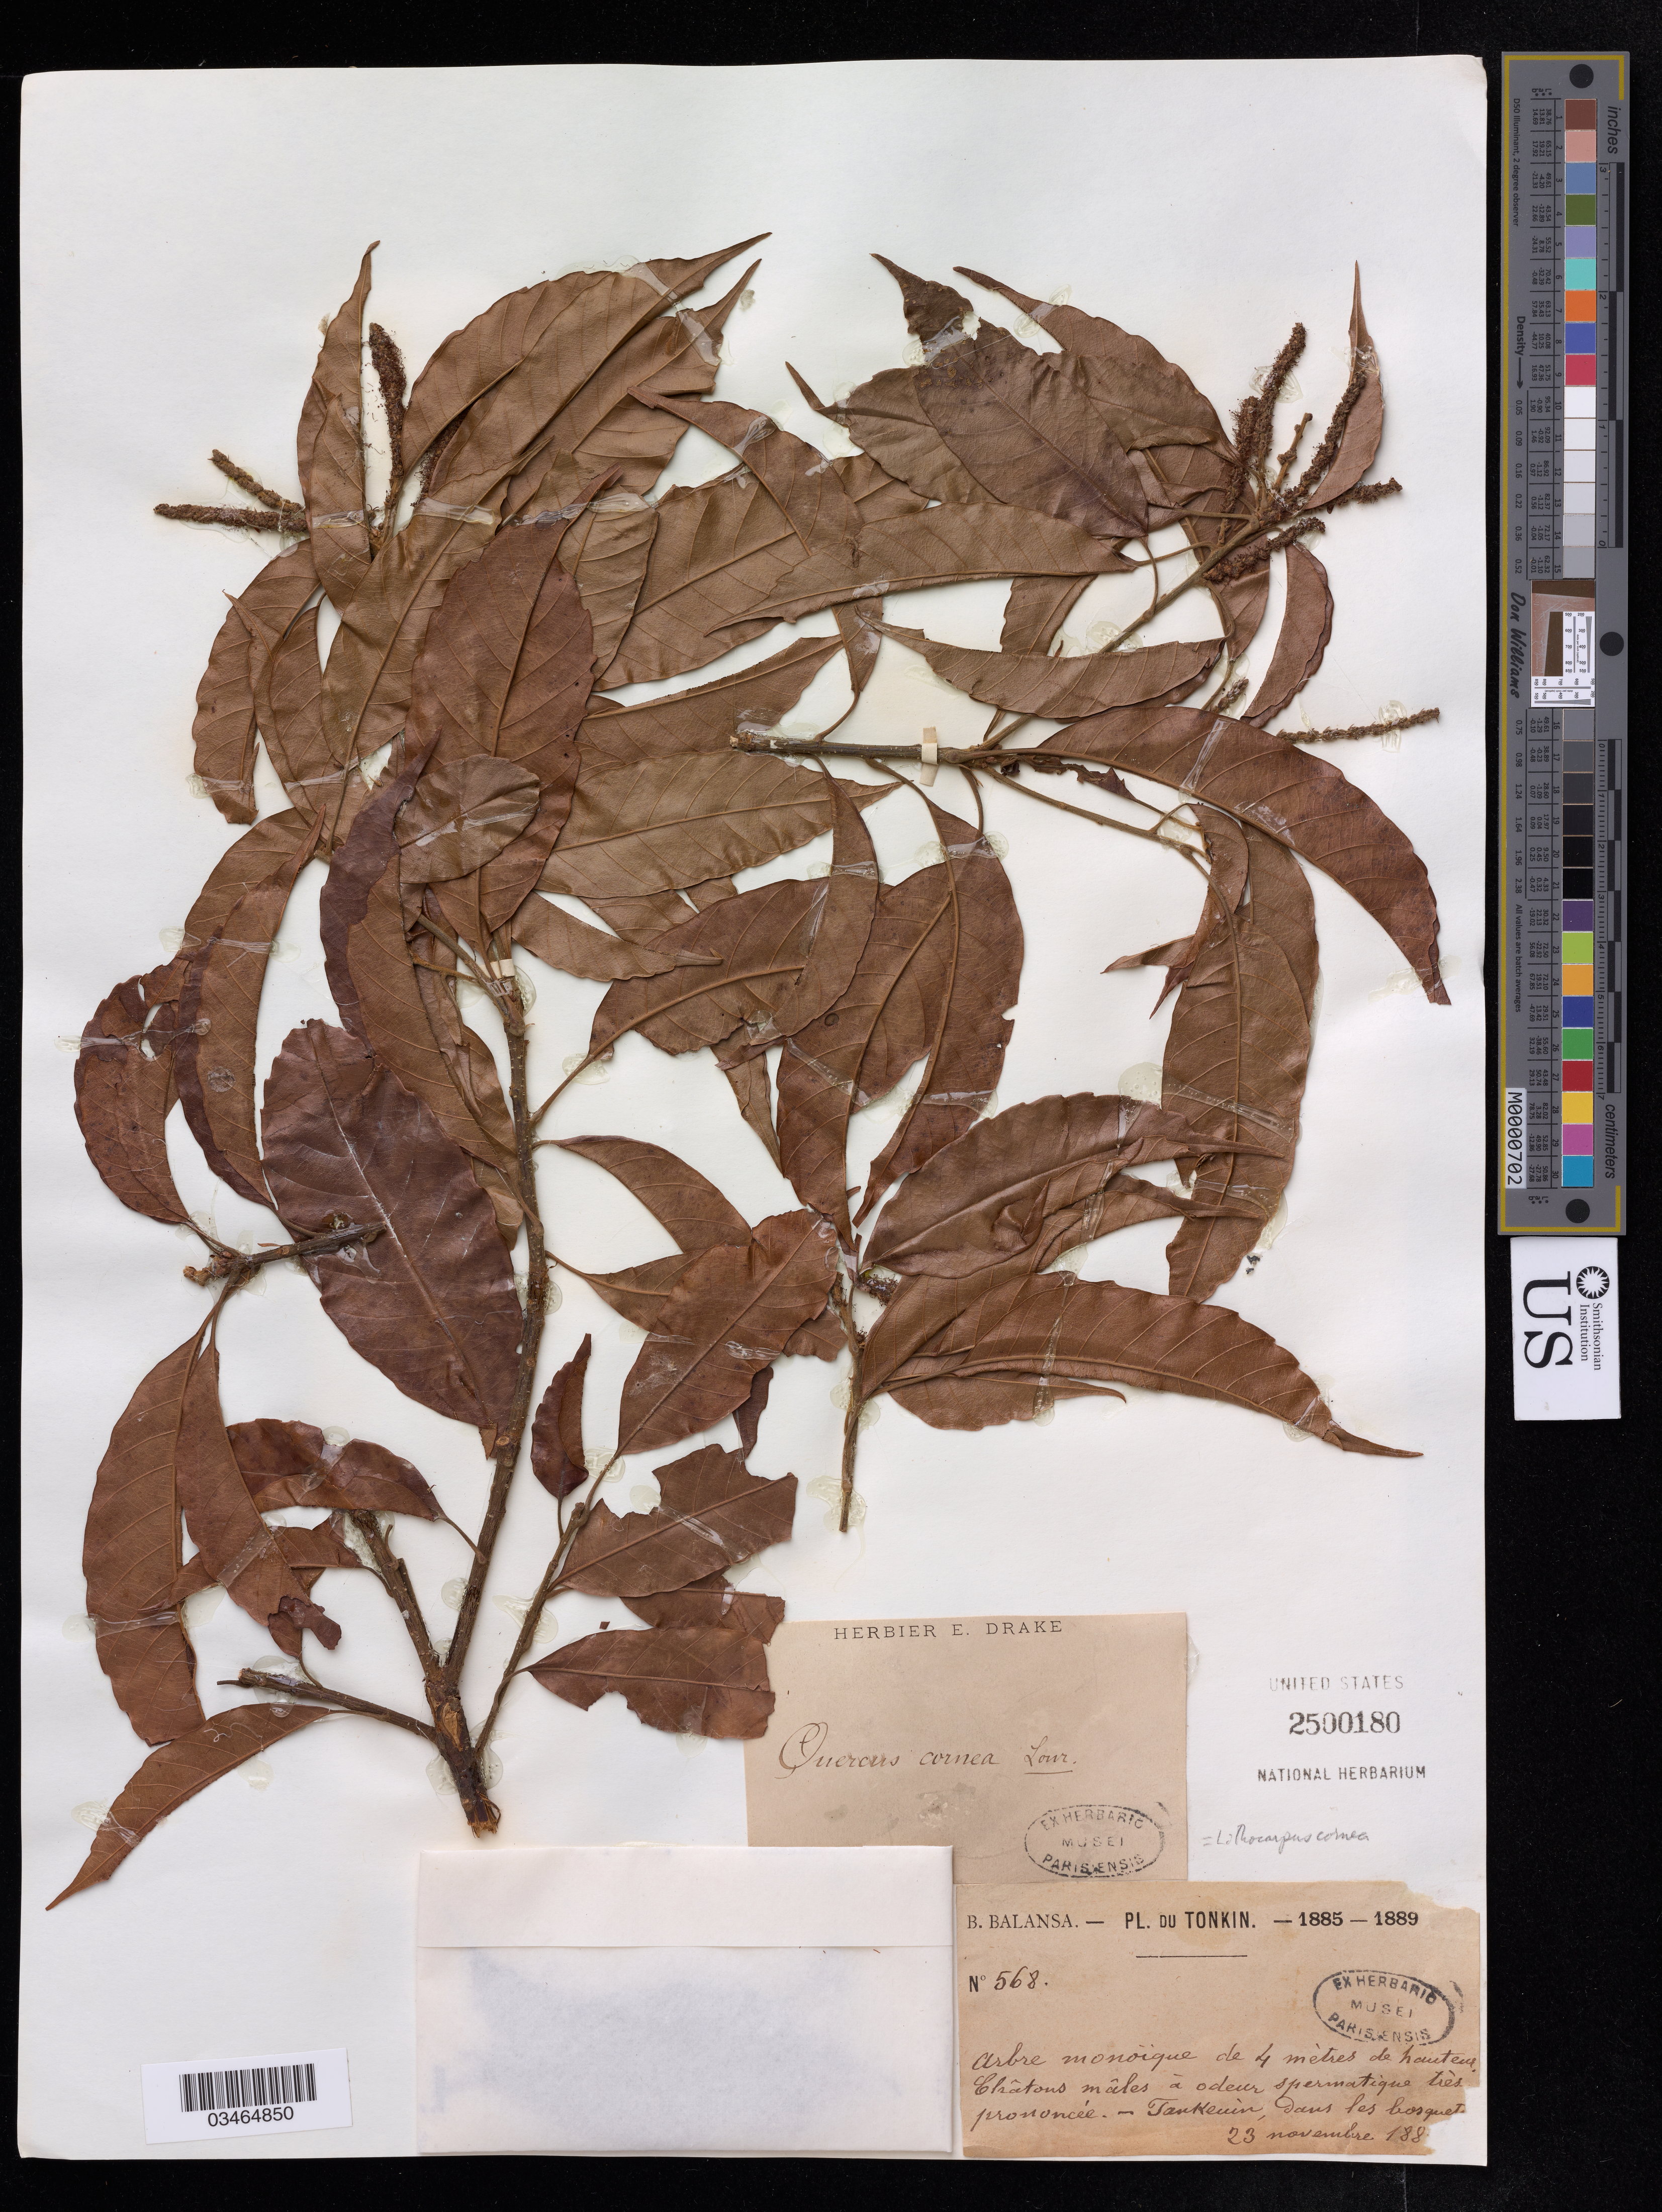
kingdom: Plantae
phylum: Tracheophyta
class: Magnoliopsida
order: Fagales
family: Fagaceae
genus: Lithocarpus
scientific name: Lithocarpus corneus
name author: (Lour.) Rehder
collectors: B. Balansa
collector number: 568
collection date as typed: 23 11 188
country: Vietnam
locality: Tonkin.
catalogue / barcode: US 2500180